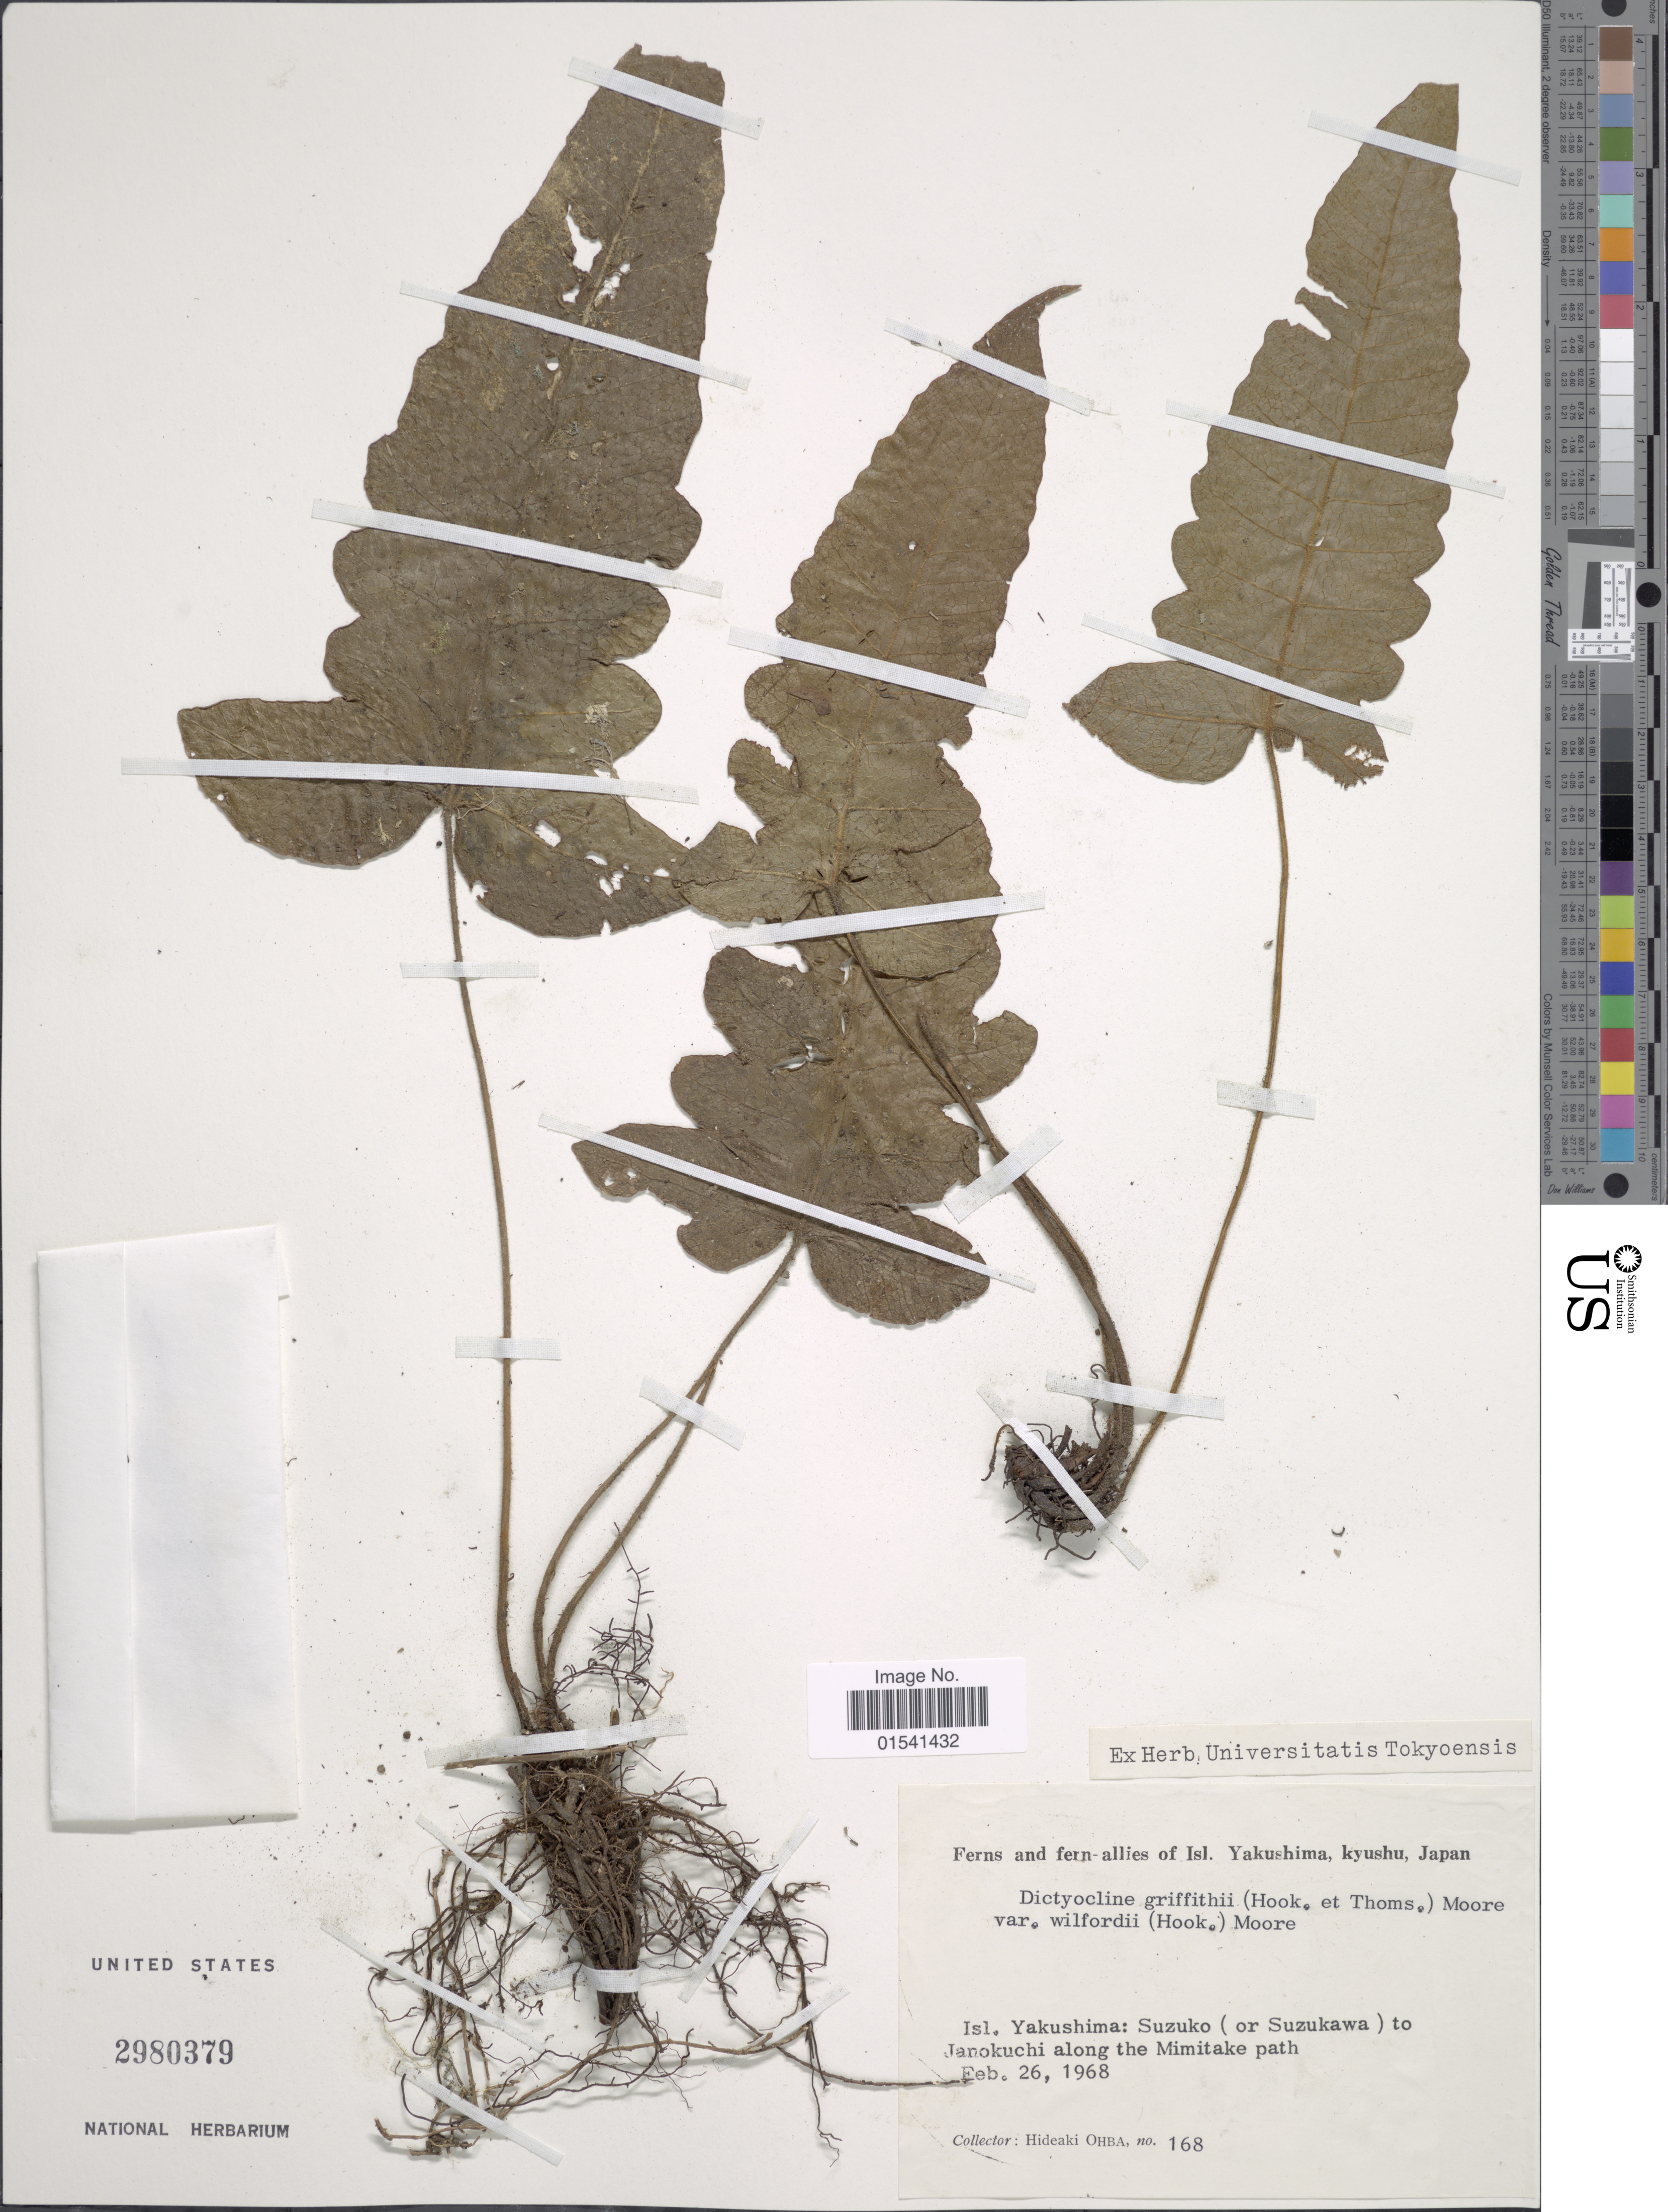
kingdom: Plantae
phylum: Tracheophyta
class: Polypodiopsida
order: Polypodiales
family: Thelypteridaceae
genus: Stegnogramma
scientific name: Stegnogramma griffithii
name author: (T. Moore) K. Iwats.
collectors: H. Ohba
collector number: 168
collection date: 1968-02-26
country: Japan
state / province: Kagosima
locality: Isl. Yakushima, Kyushu, Suzuko (or Suzukawa) to Janokuchi along the Mimitake path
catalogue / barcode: US 2980379